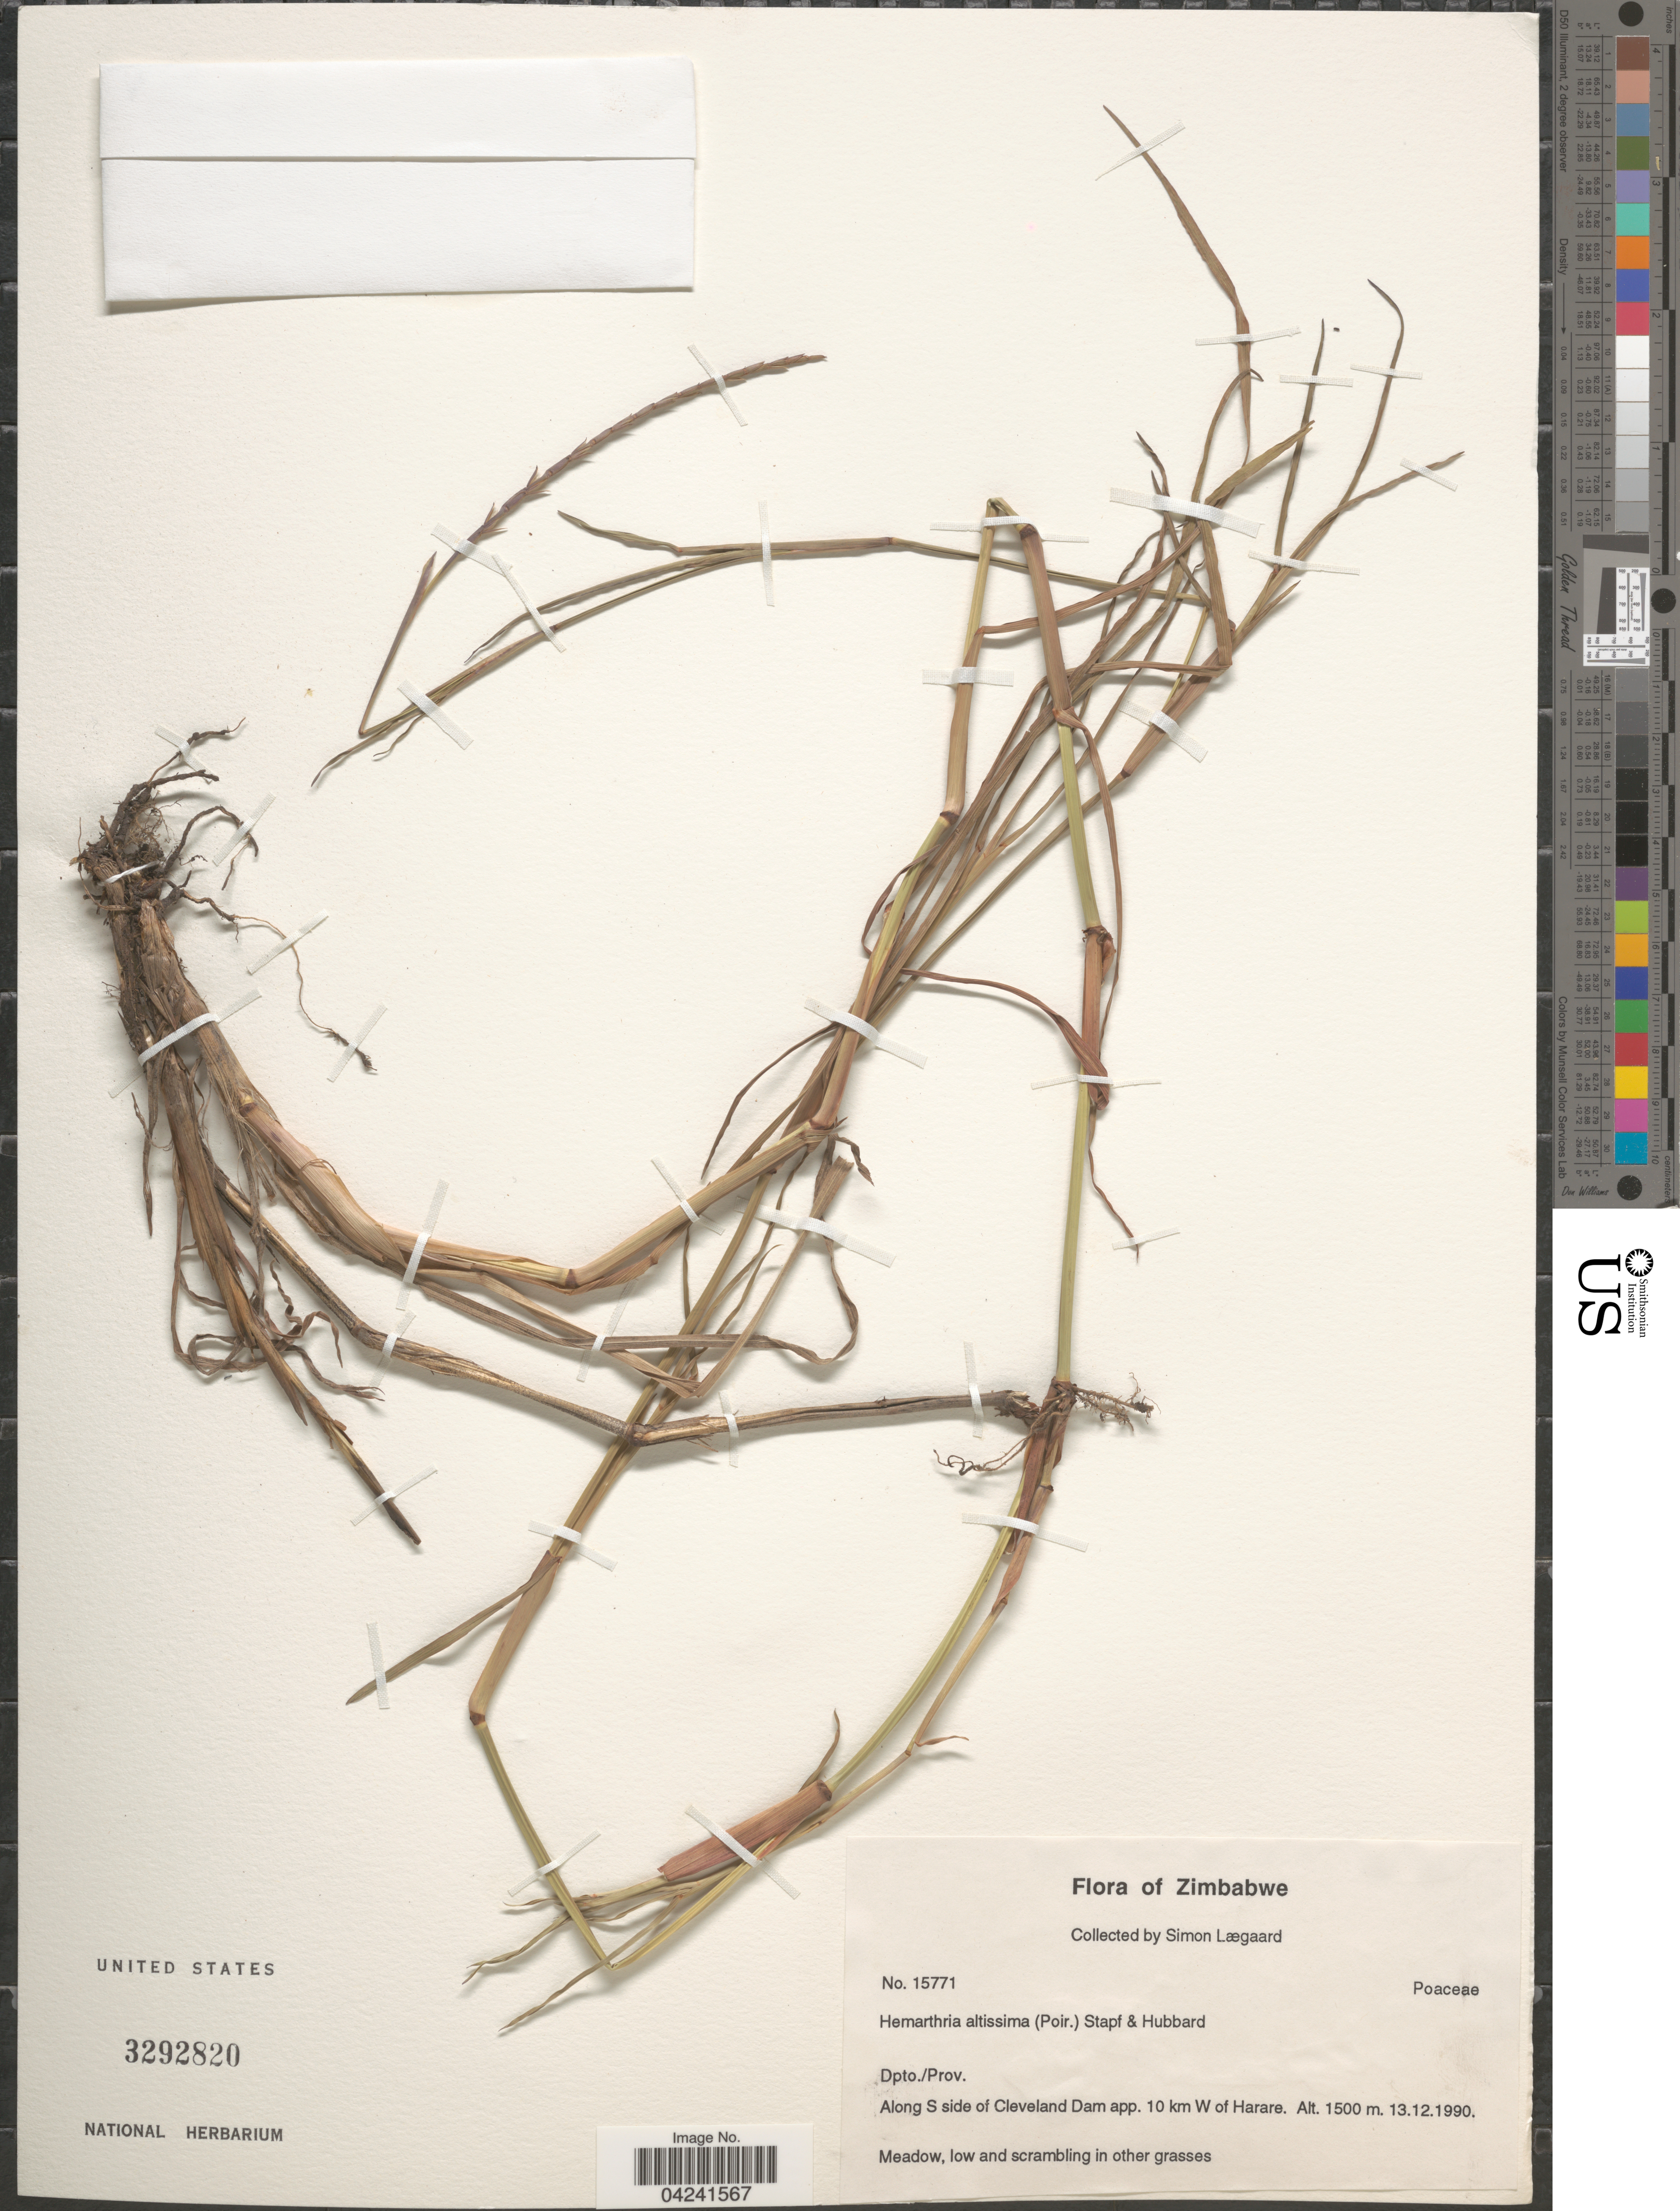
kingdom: Plantae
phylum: Tracheophyta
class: Liliopsida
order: Poales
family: Poaceae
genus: Hemarthria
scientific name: Hemarthria altissima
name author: (Poir.) Stapf & C. E. Hubb.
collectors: S. Lægaard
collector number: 15771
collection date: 1990-12-13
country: Zimbabwe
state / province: Harare (city)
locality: Along S side of Cleveland Dam app. 10 km W of Harare.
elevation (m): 1500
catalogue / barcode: US 3292820